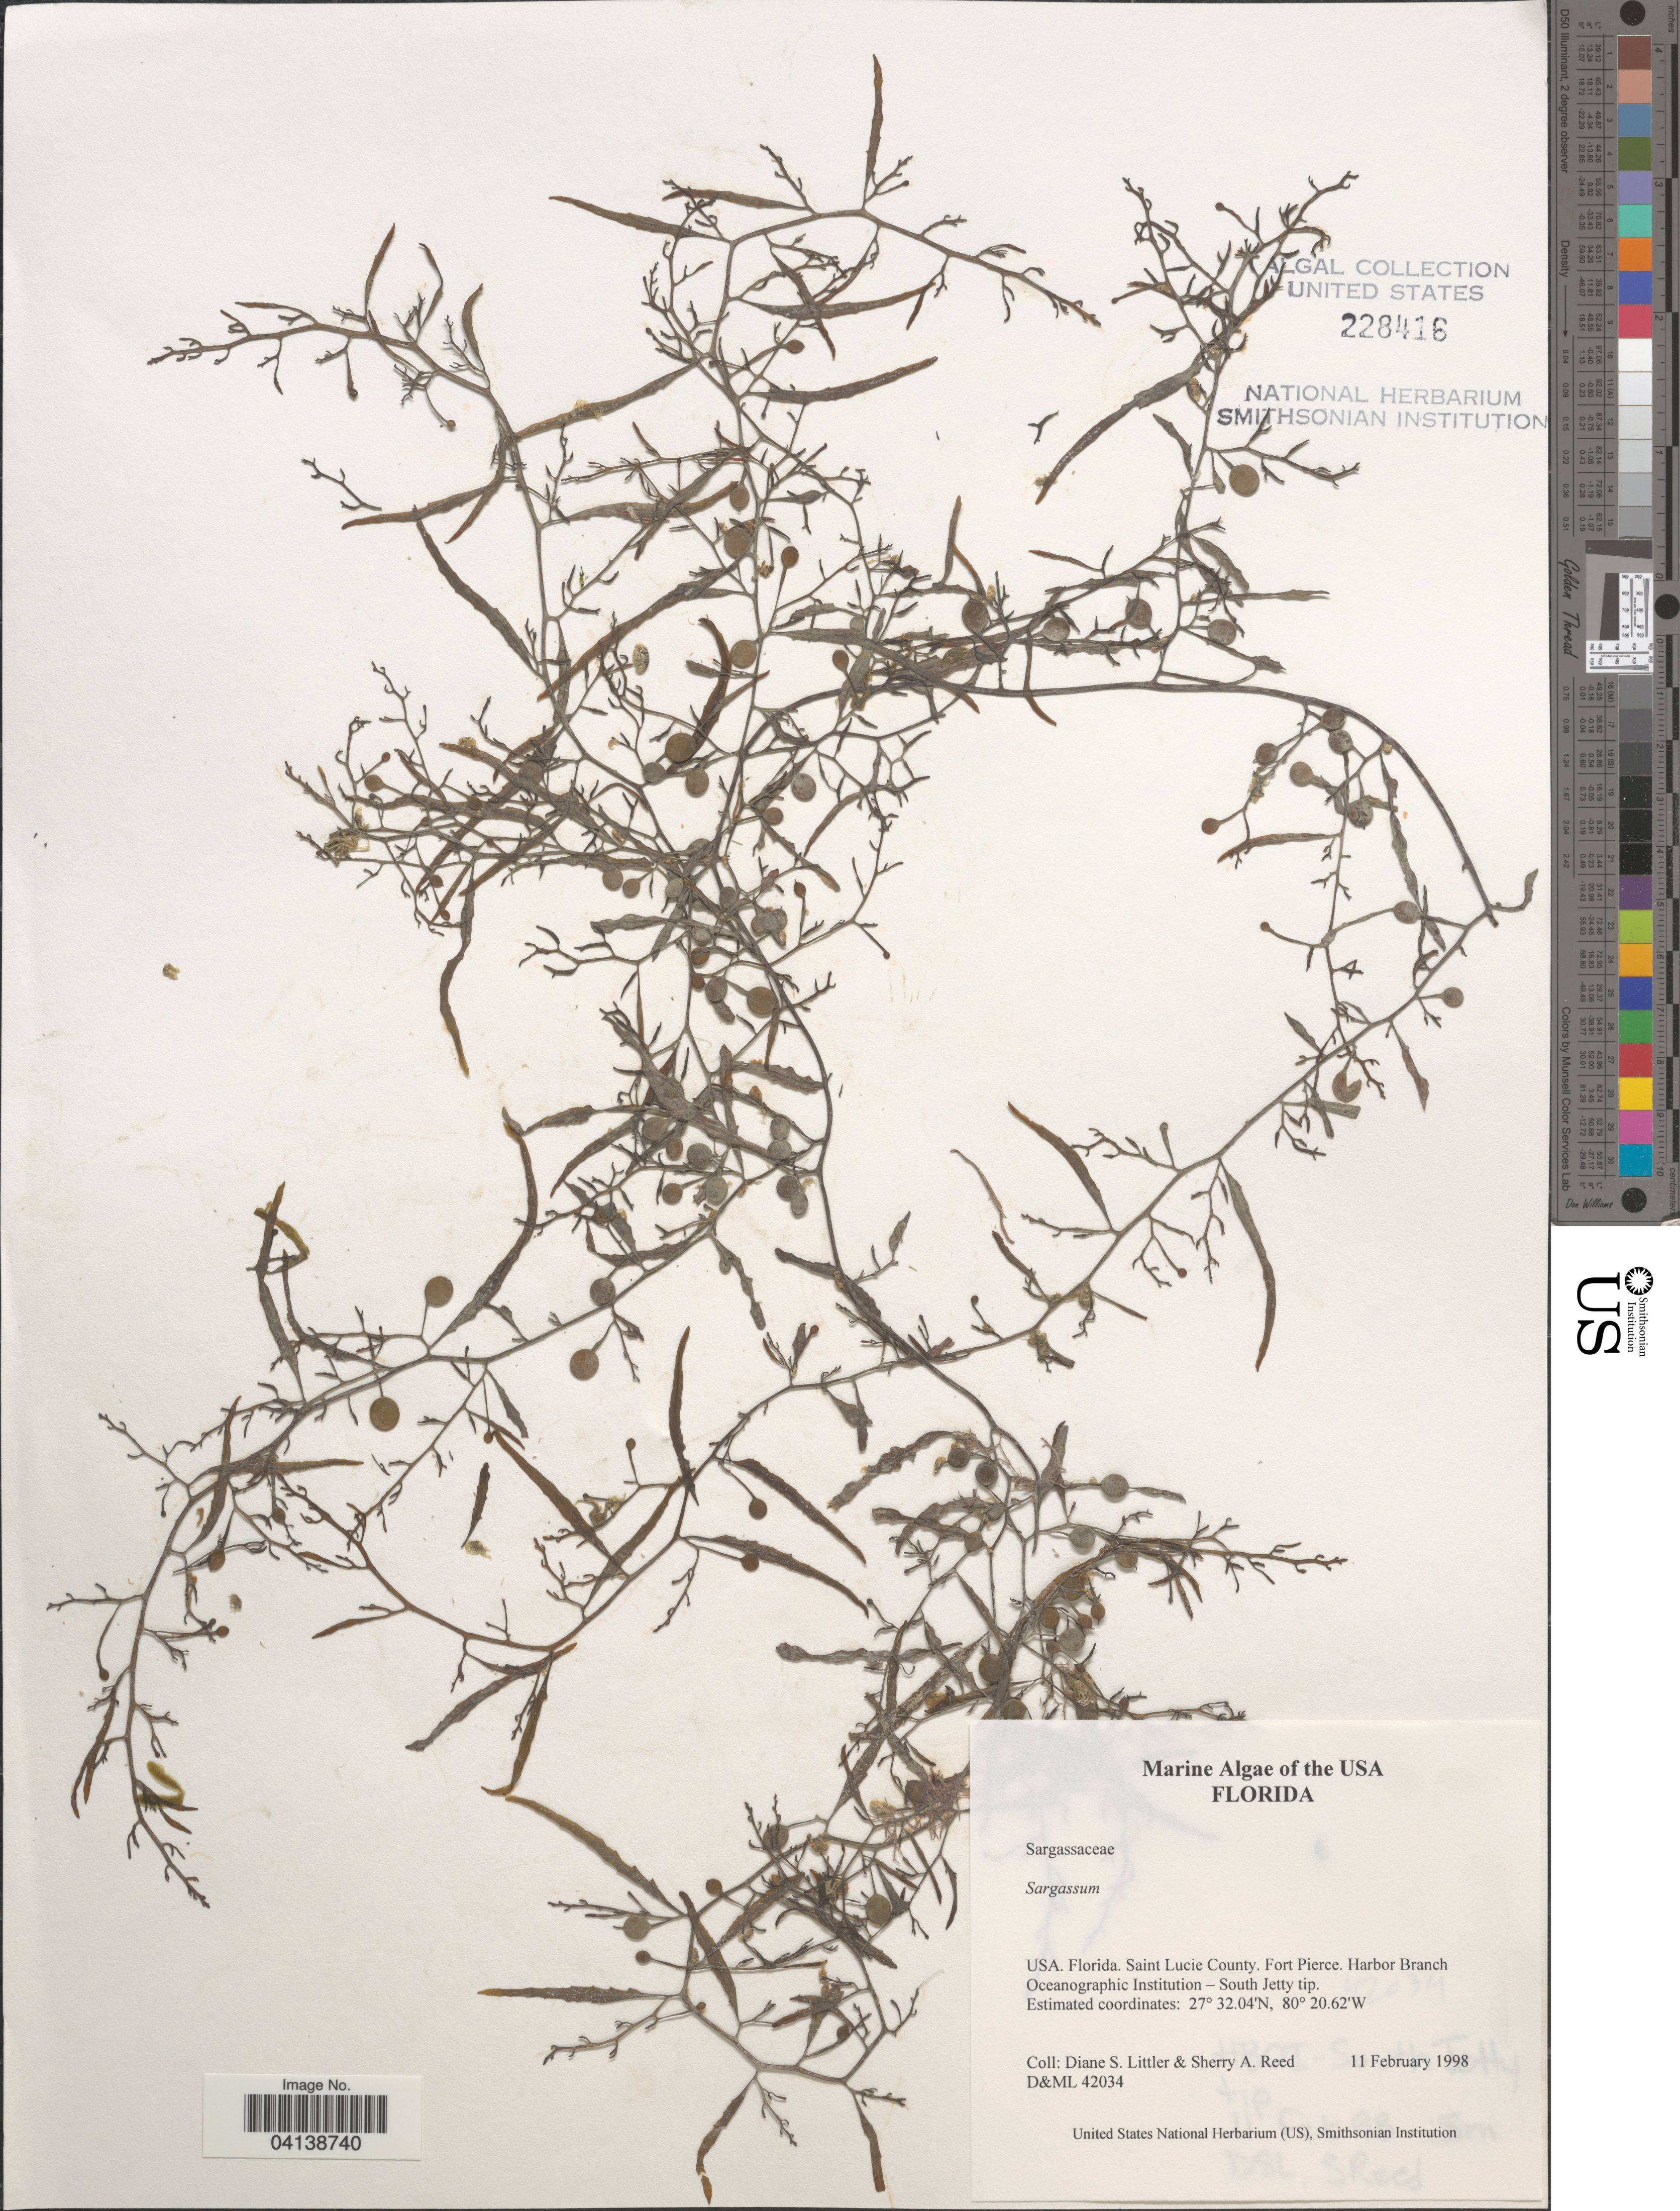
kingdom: Chromista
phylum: Ochrophyta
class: Phaeophyceae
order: Fucales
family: Sargassaceae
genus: Sargassum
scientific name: Sargassum sp.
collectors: D. S. Littler & S. Reed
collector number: D&ML42034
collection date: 1998-02-11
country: United States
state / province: Florida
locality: Saint Lucie County. Fort Pierce. Harbor Branch Oceanographic Institution - South Jetty tip.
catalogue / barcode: US 228416